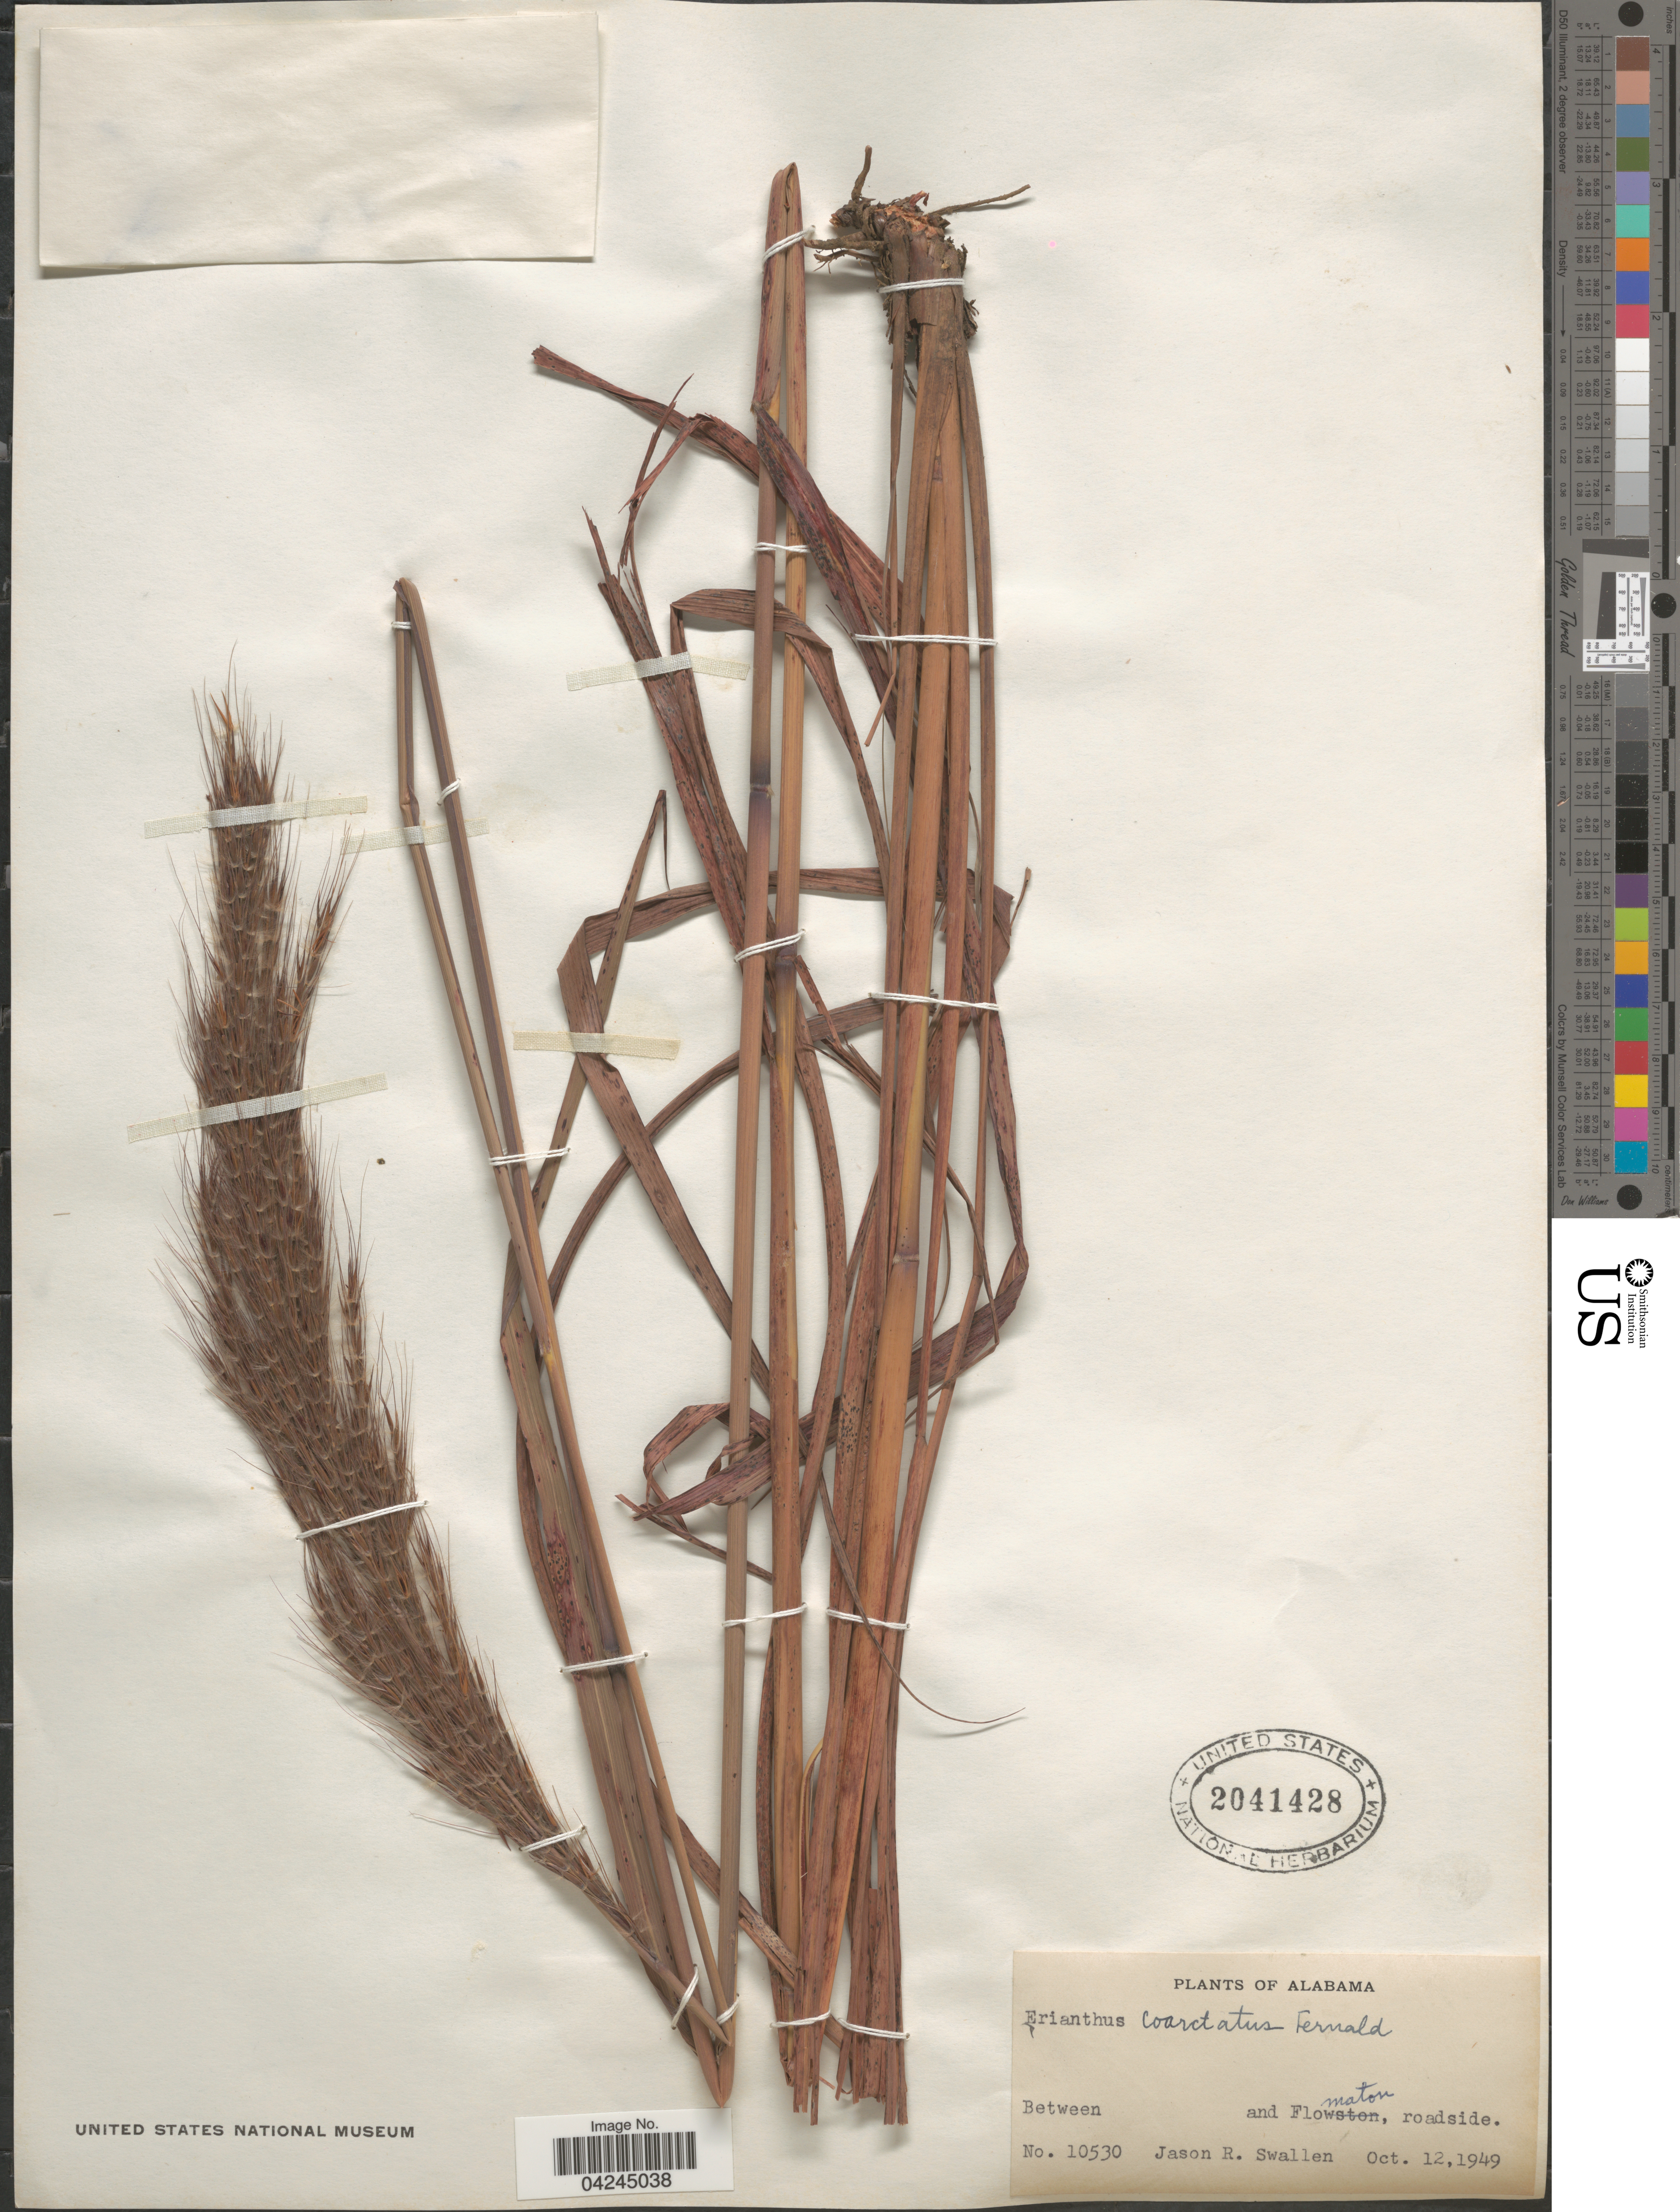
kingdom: Plantae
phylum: Tracheophyta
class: Liliopsida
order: Poales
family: Poaceae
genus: Erianthus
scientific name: Erianthus coarctatus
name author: Fernald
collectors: J. R. Swallen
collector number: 10530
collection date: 1949-10-12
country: United States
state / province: Alabama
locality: Between and Flomaton, roadside.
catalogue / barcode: US 2041428